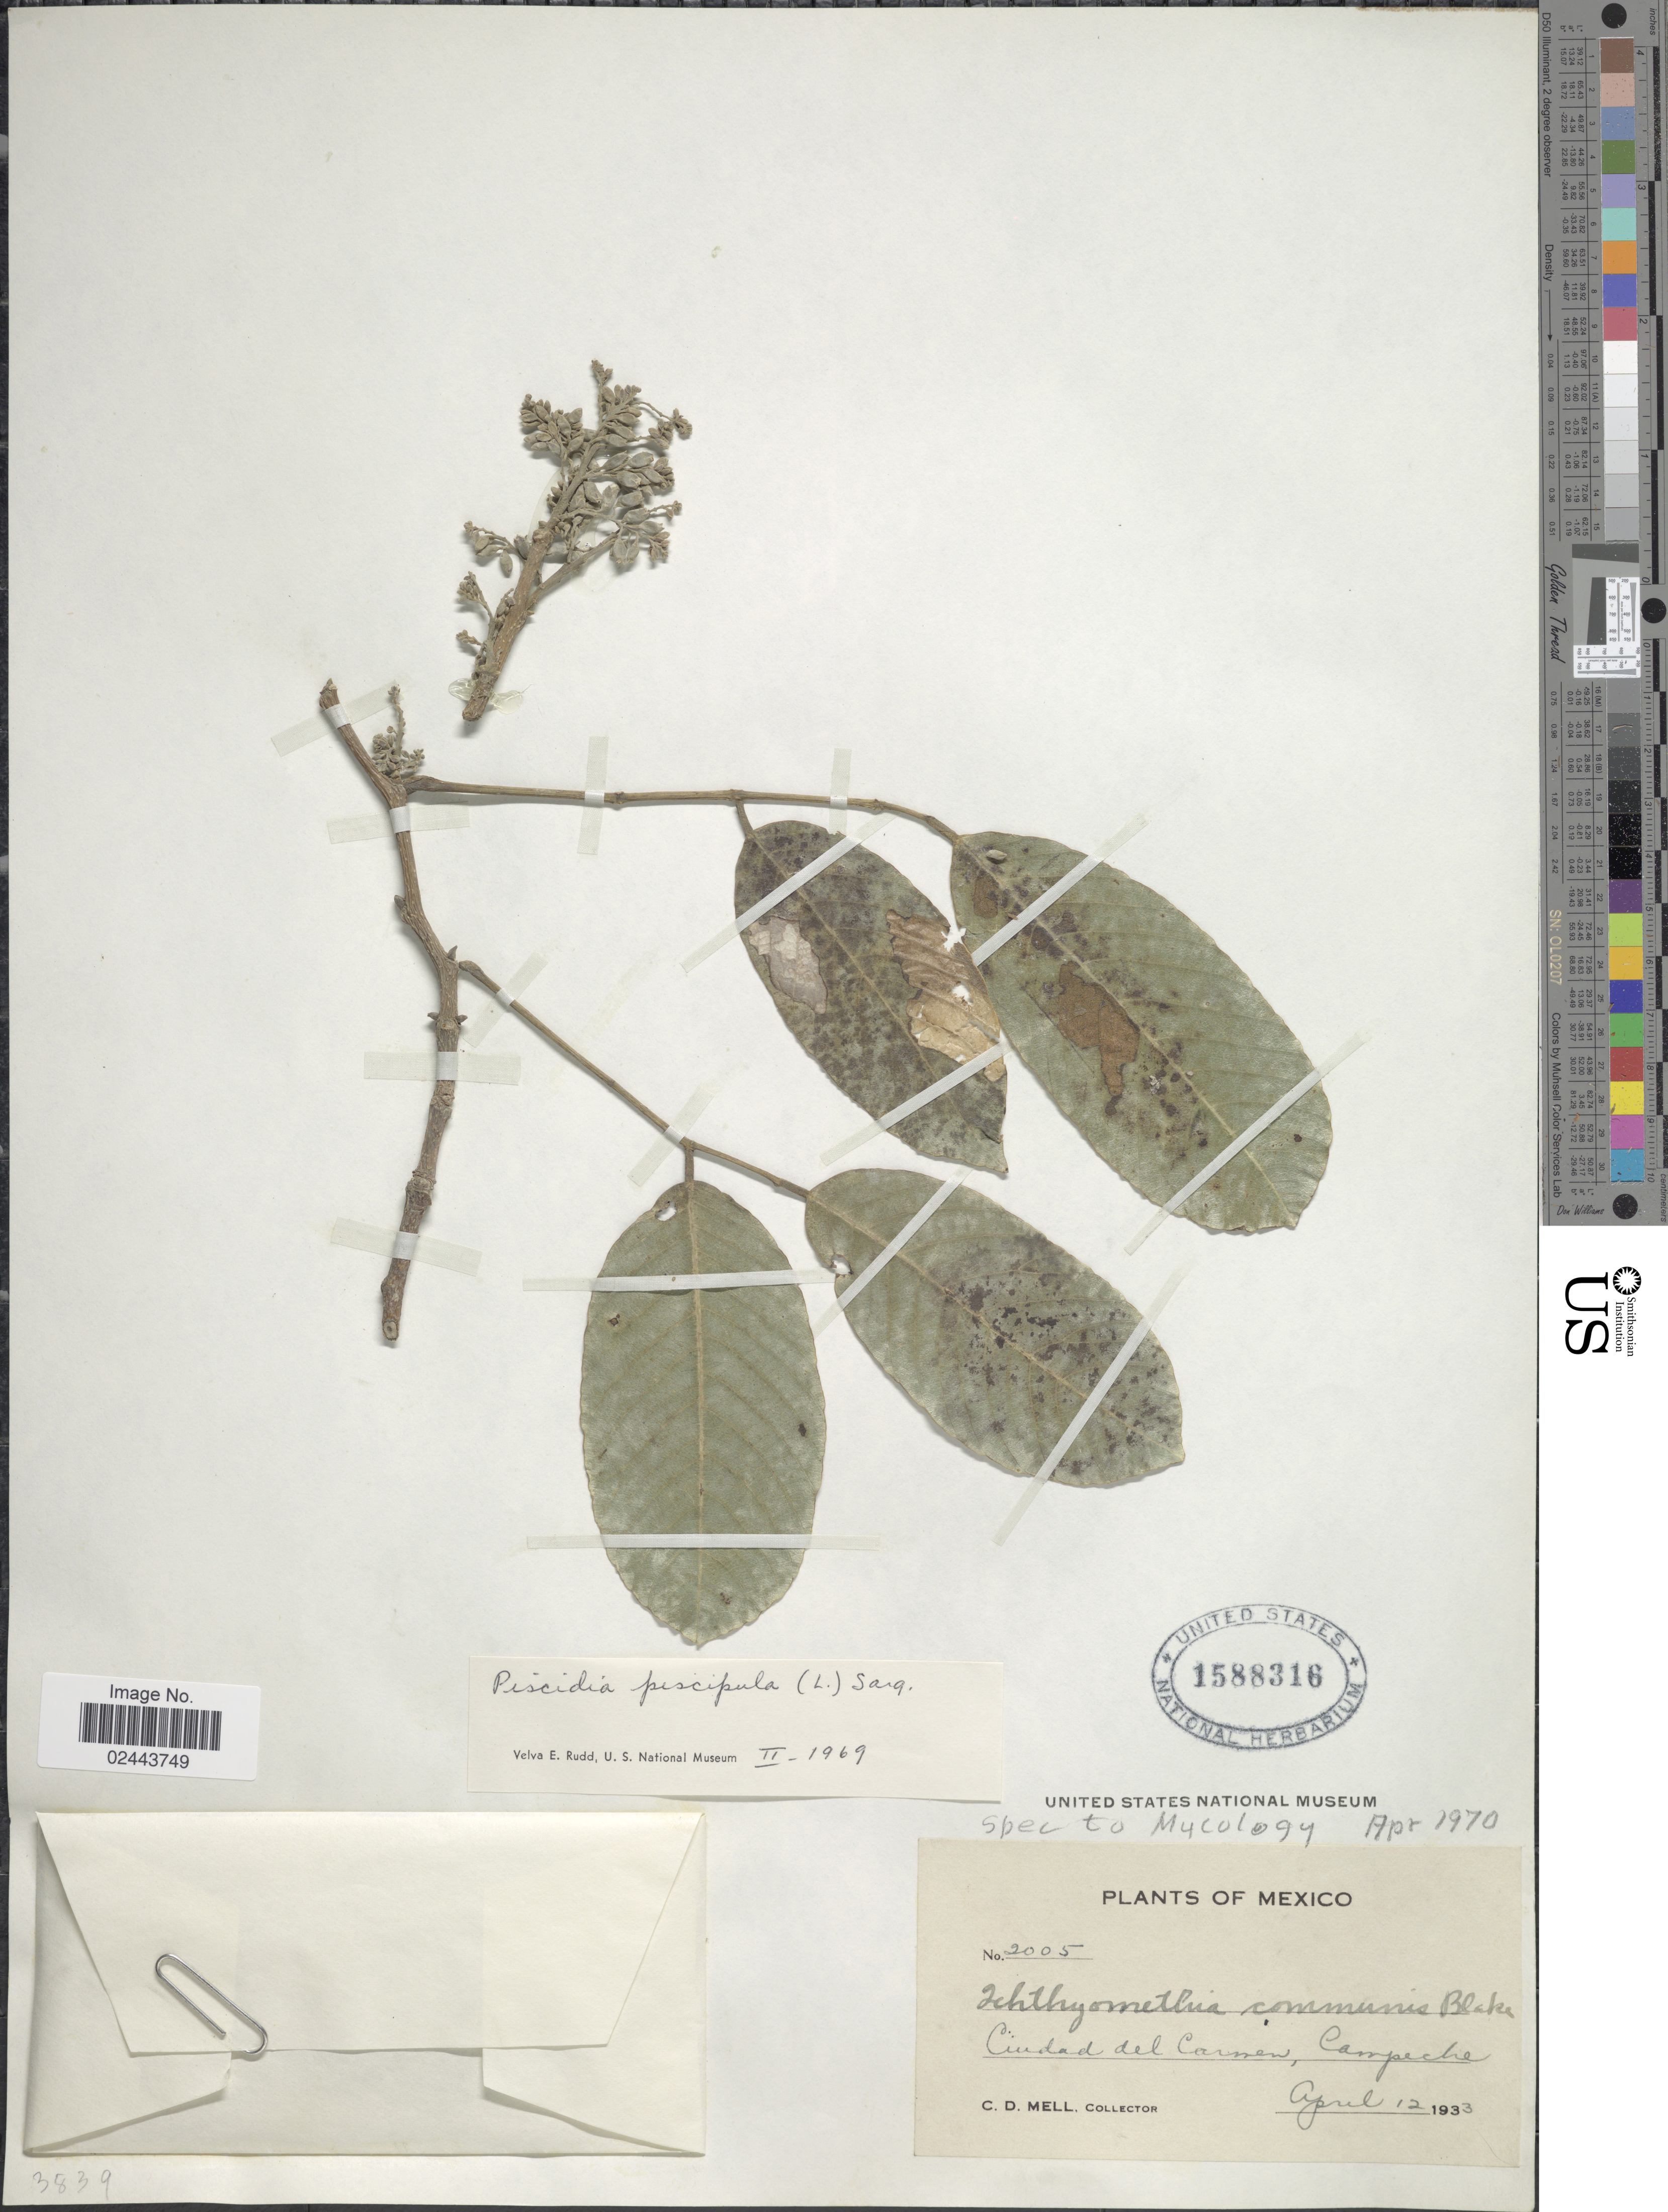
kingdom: Plantae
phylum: Tracheophyta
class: Magnoliopsida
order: Fabales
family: Fabaceae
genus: Piscidia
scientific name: Piscidia piscipula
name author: (L.) Sarg.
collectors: C. D. Mell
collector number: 2005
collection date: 1933-04-12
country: Mexico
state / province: Campeche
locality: Ciudad del Carmen.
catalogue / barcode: US 1588316